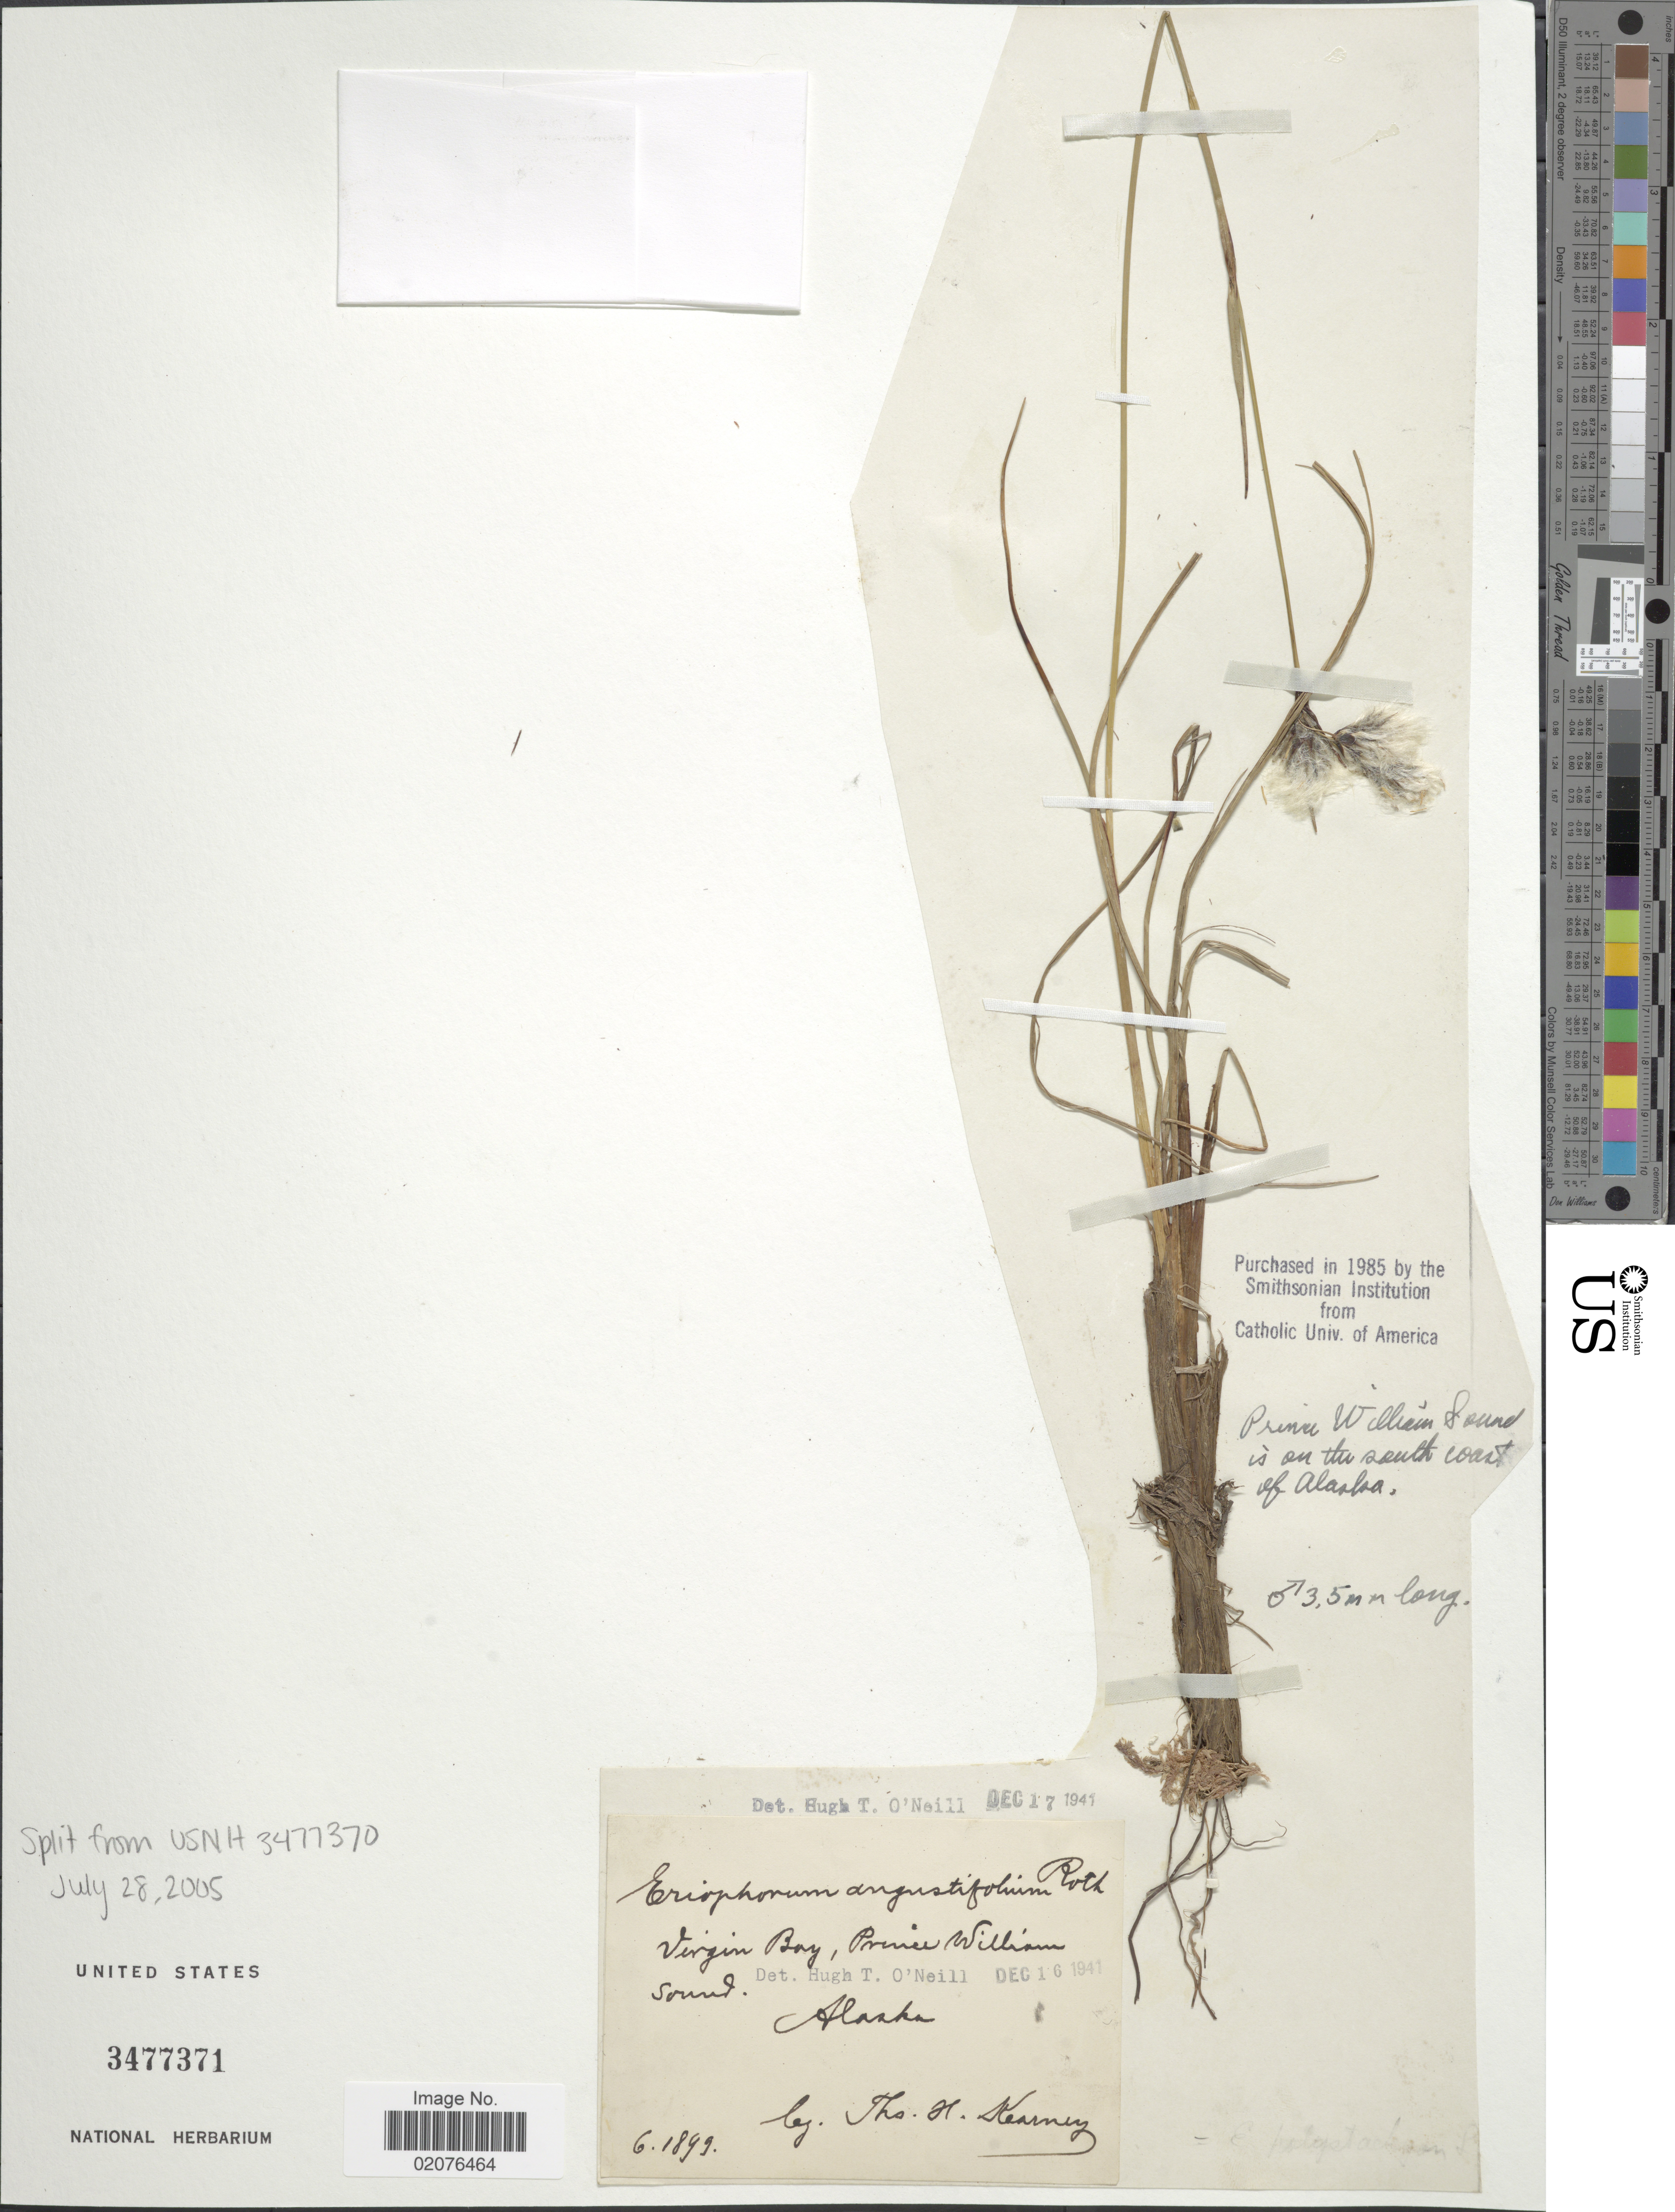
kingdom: Plantae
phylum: Tracheophyta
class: Liliopsida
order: Poales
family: Cyperaceae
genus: Eriophorum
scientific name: Eriophorum angustifolium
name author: Honck.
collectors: T. H. Kearney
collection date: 1899-06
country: United States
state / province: Alaska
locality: Virgin Bay, Prince William Sound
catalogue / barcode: US 3477371